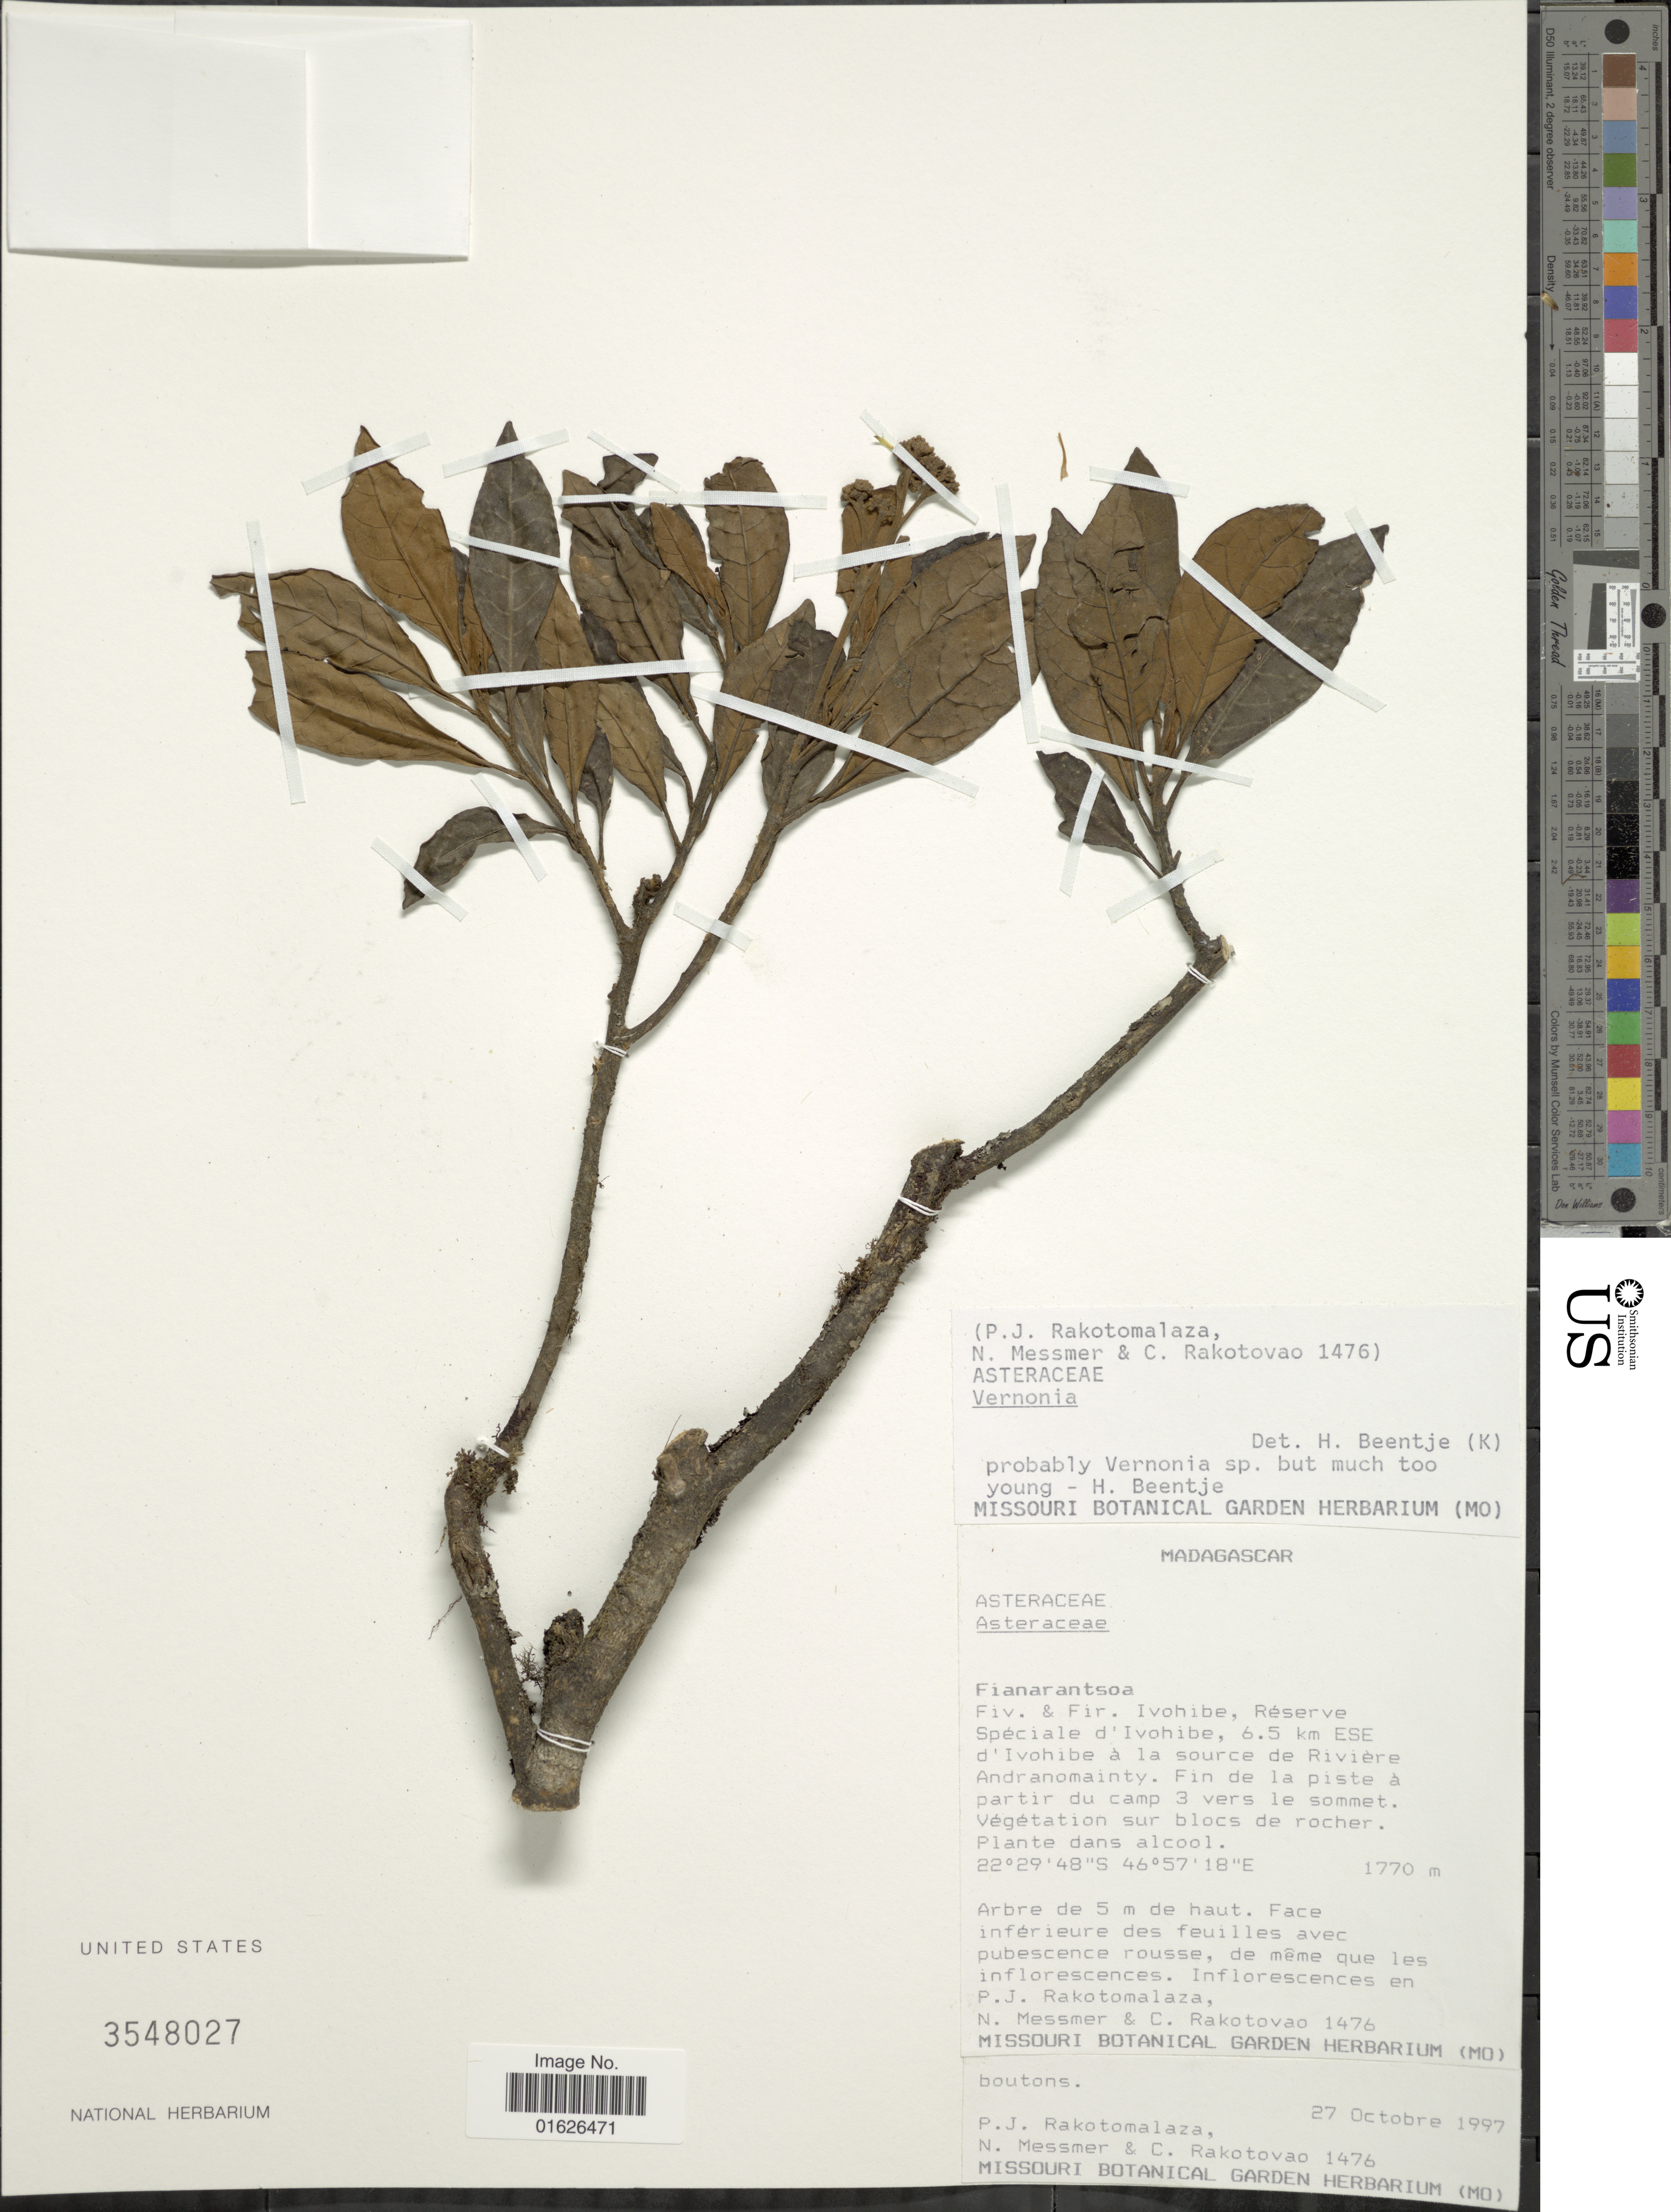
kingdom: Plantae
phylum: Tracheophyta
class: Magnoliopsida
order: Asterales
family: Asteraceae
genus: Gymnanthemum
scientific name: Gymnanthemum sp.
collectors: P. J. Rakotomalaza, N. Messmer & C. Rakotovao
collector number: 1476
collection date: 1997-10-27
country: Madagascar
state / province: Ihorombe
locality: Fiv & fir. ivohibe, Reserve Speciale d'Ivohibe a la source de Riviere Andromainty.Fin de la piste a partir du camp 3 vers le sommet.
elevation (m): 1770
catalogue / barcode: US 3548027